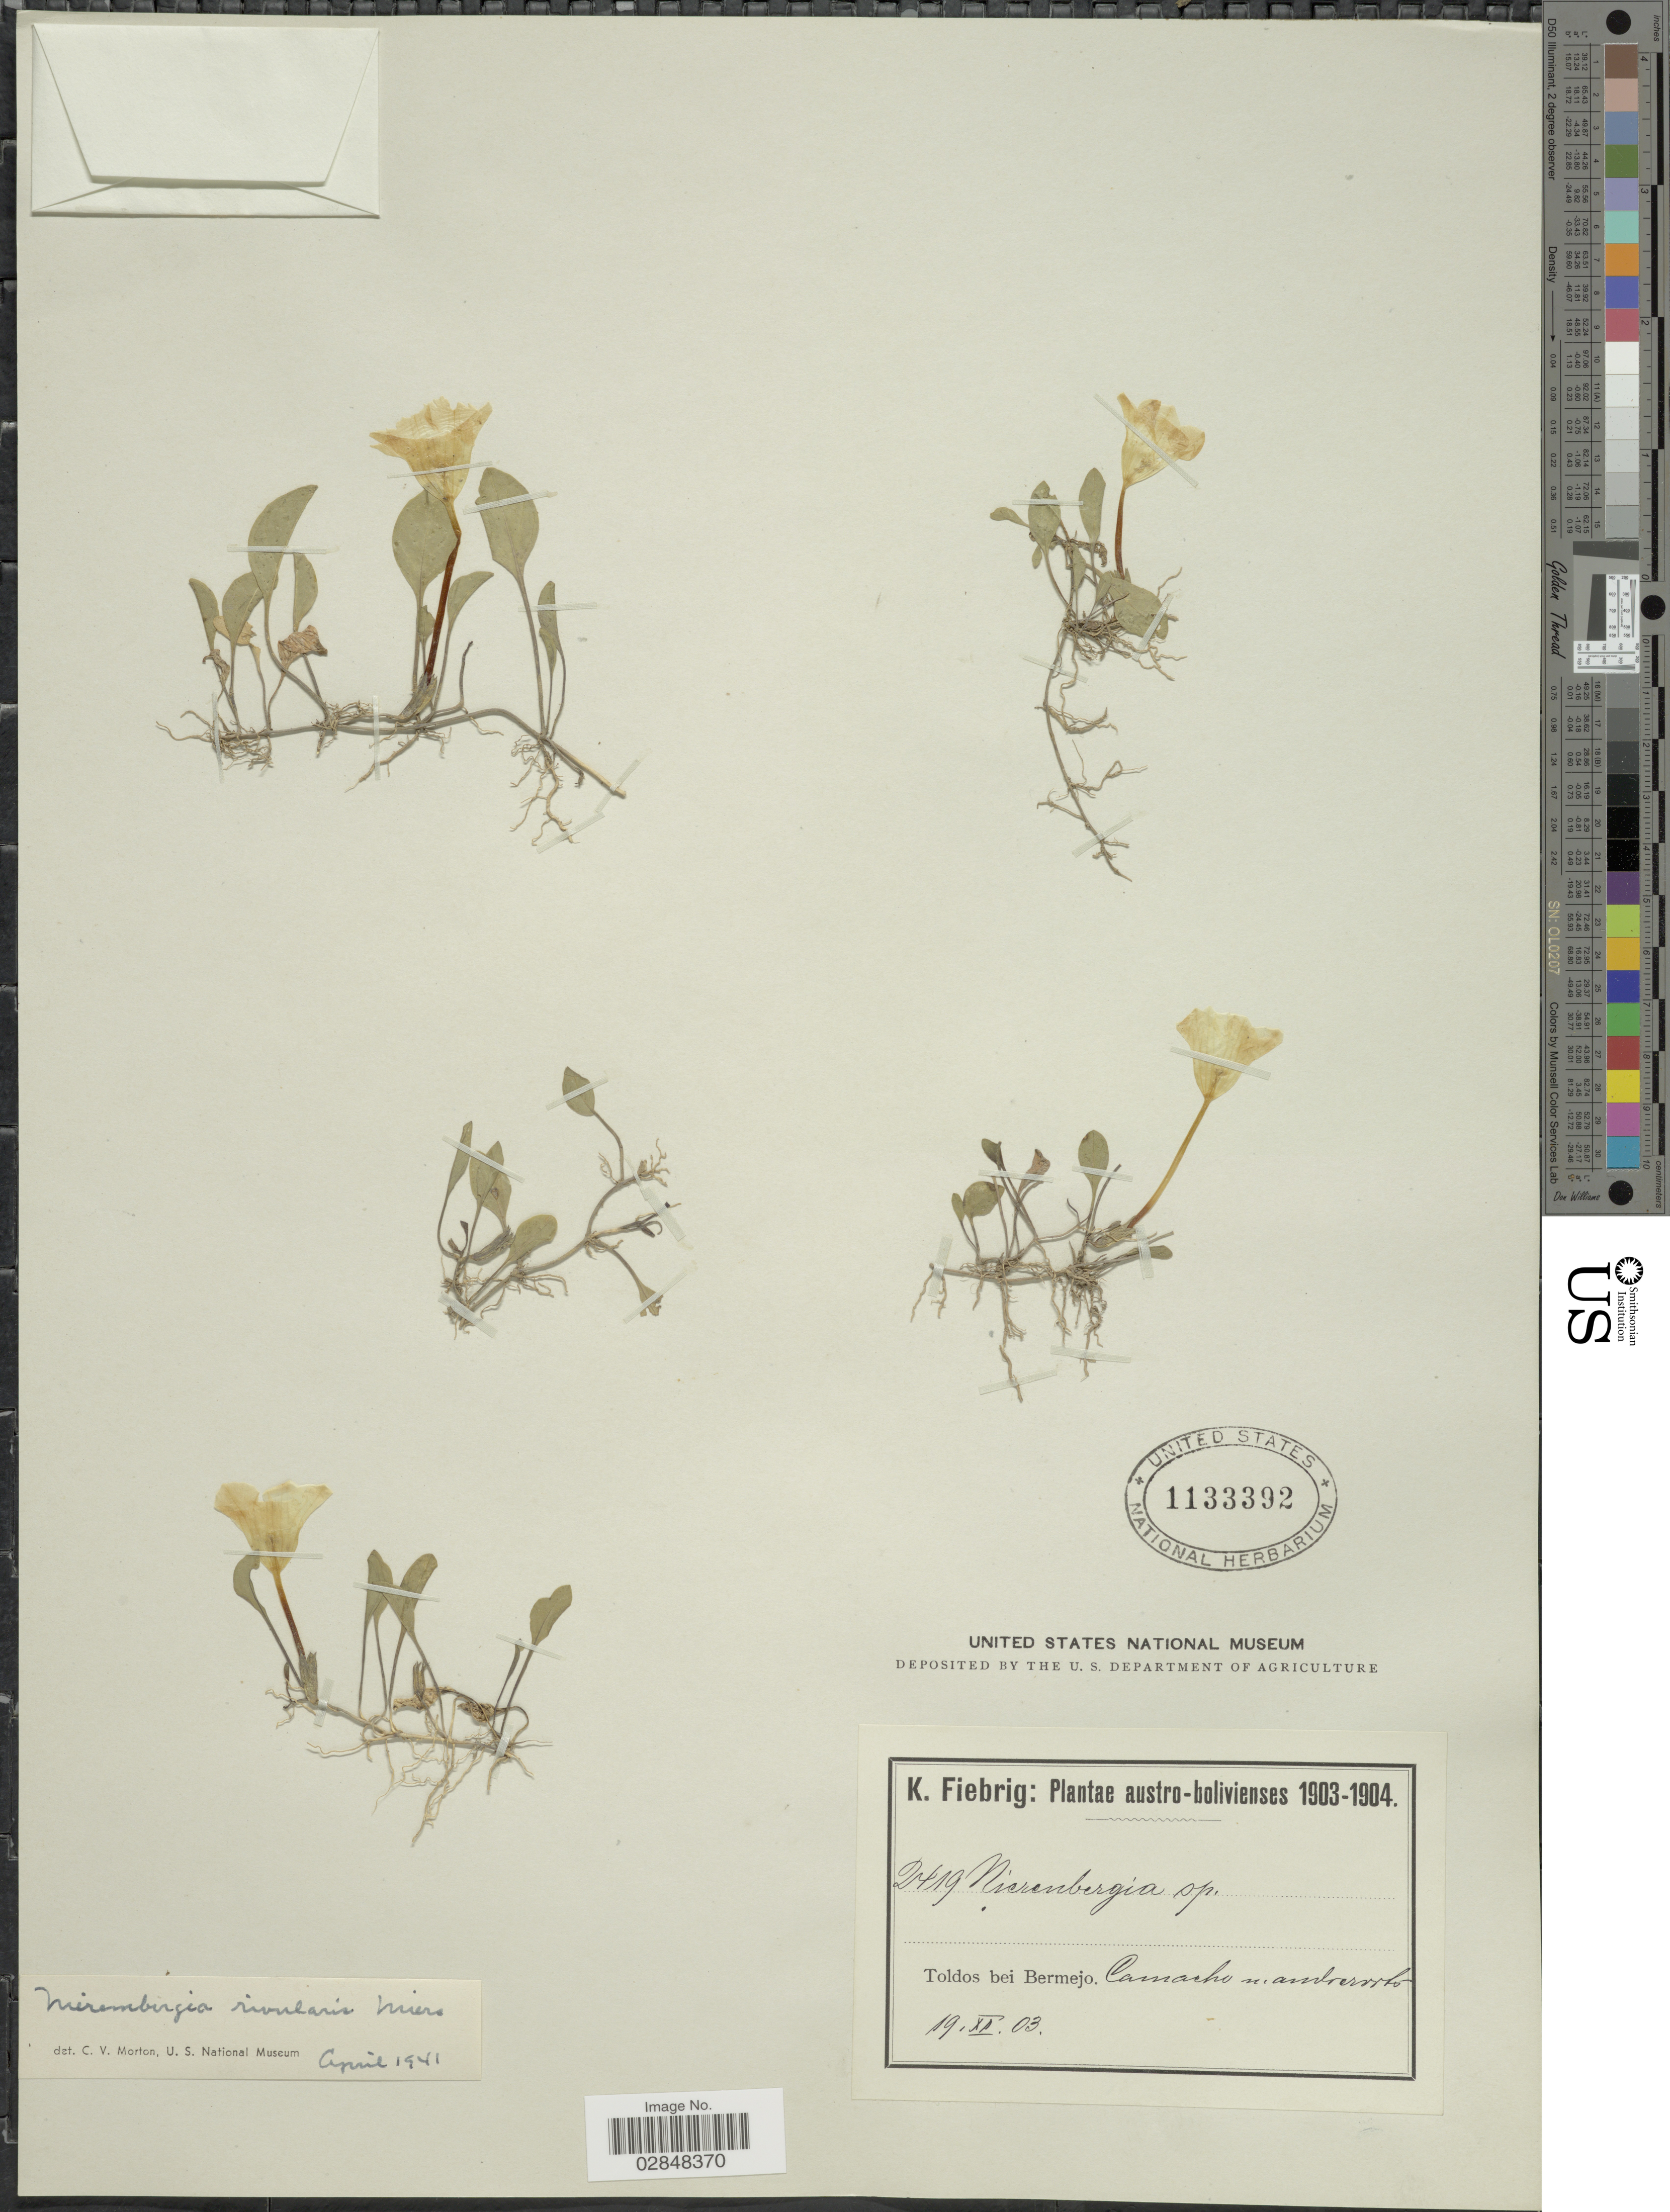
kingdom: Plantae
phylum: Tracheophyta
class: Magnoliopsida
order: Solanales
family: Solanaceae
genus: Nierembergia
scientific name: Nierembergia repens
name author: Ruiz & Pav.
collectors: K. Fiebrig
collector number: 2419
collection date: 1903-11-19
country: Bolivia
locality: Austro-bolivienses. Toldos bei Bermejo. Camacho mambrerolo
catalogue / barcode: US 1133392